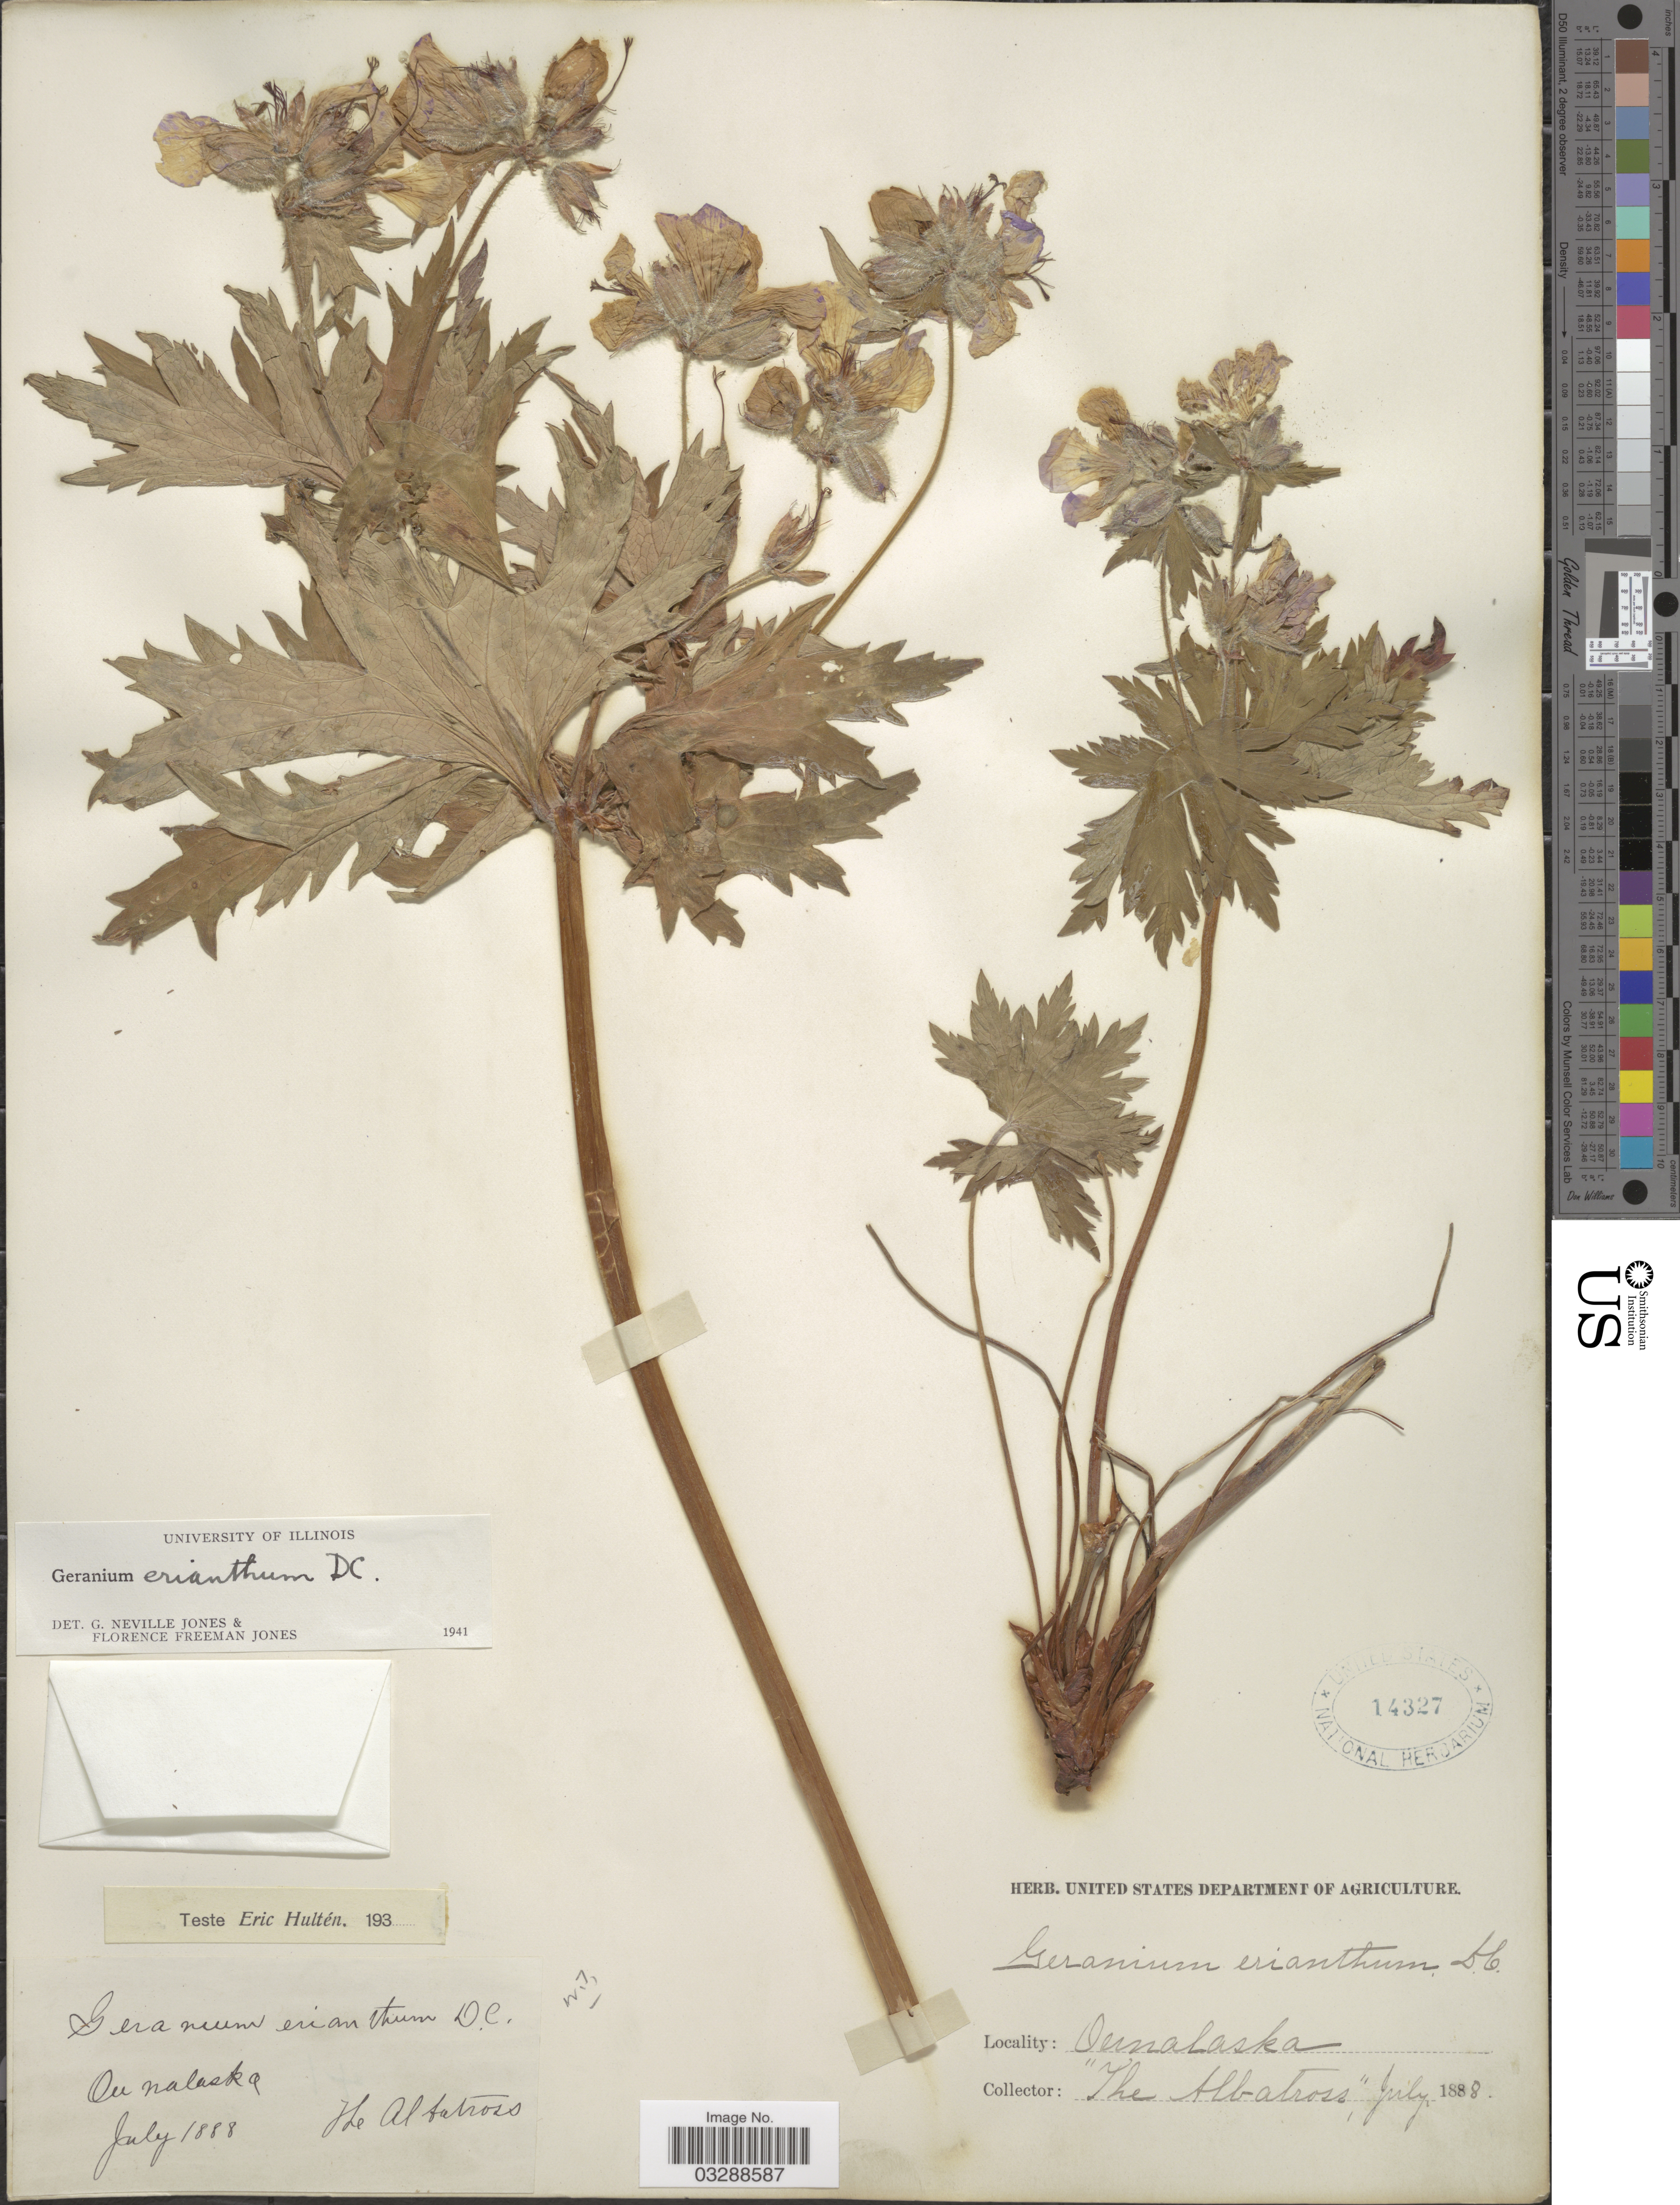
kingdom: Plantae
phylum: Tracheophyta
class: Magnoliopsida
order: Geraniales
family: Geraniaceae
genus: Geranium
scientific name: Geranium erianthum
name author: DC.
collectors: "The Albatross"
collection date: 1888-07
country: United States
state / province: Alaska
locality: Ounalaska.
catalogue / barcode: US 14327